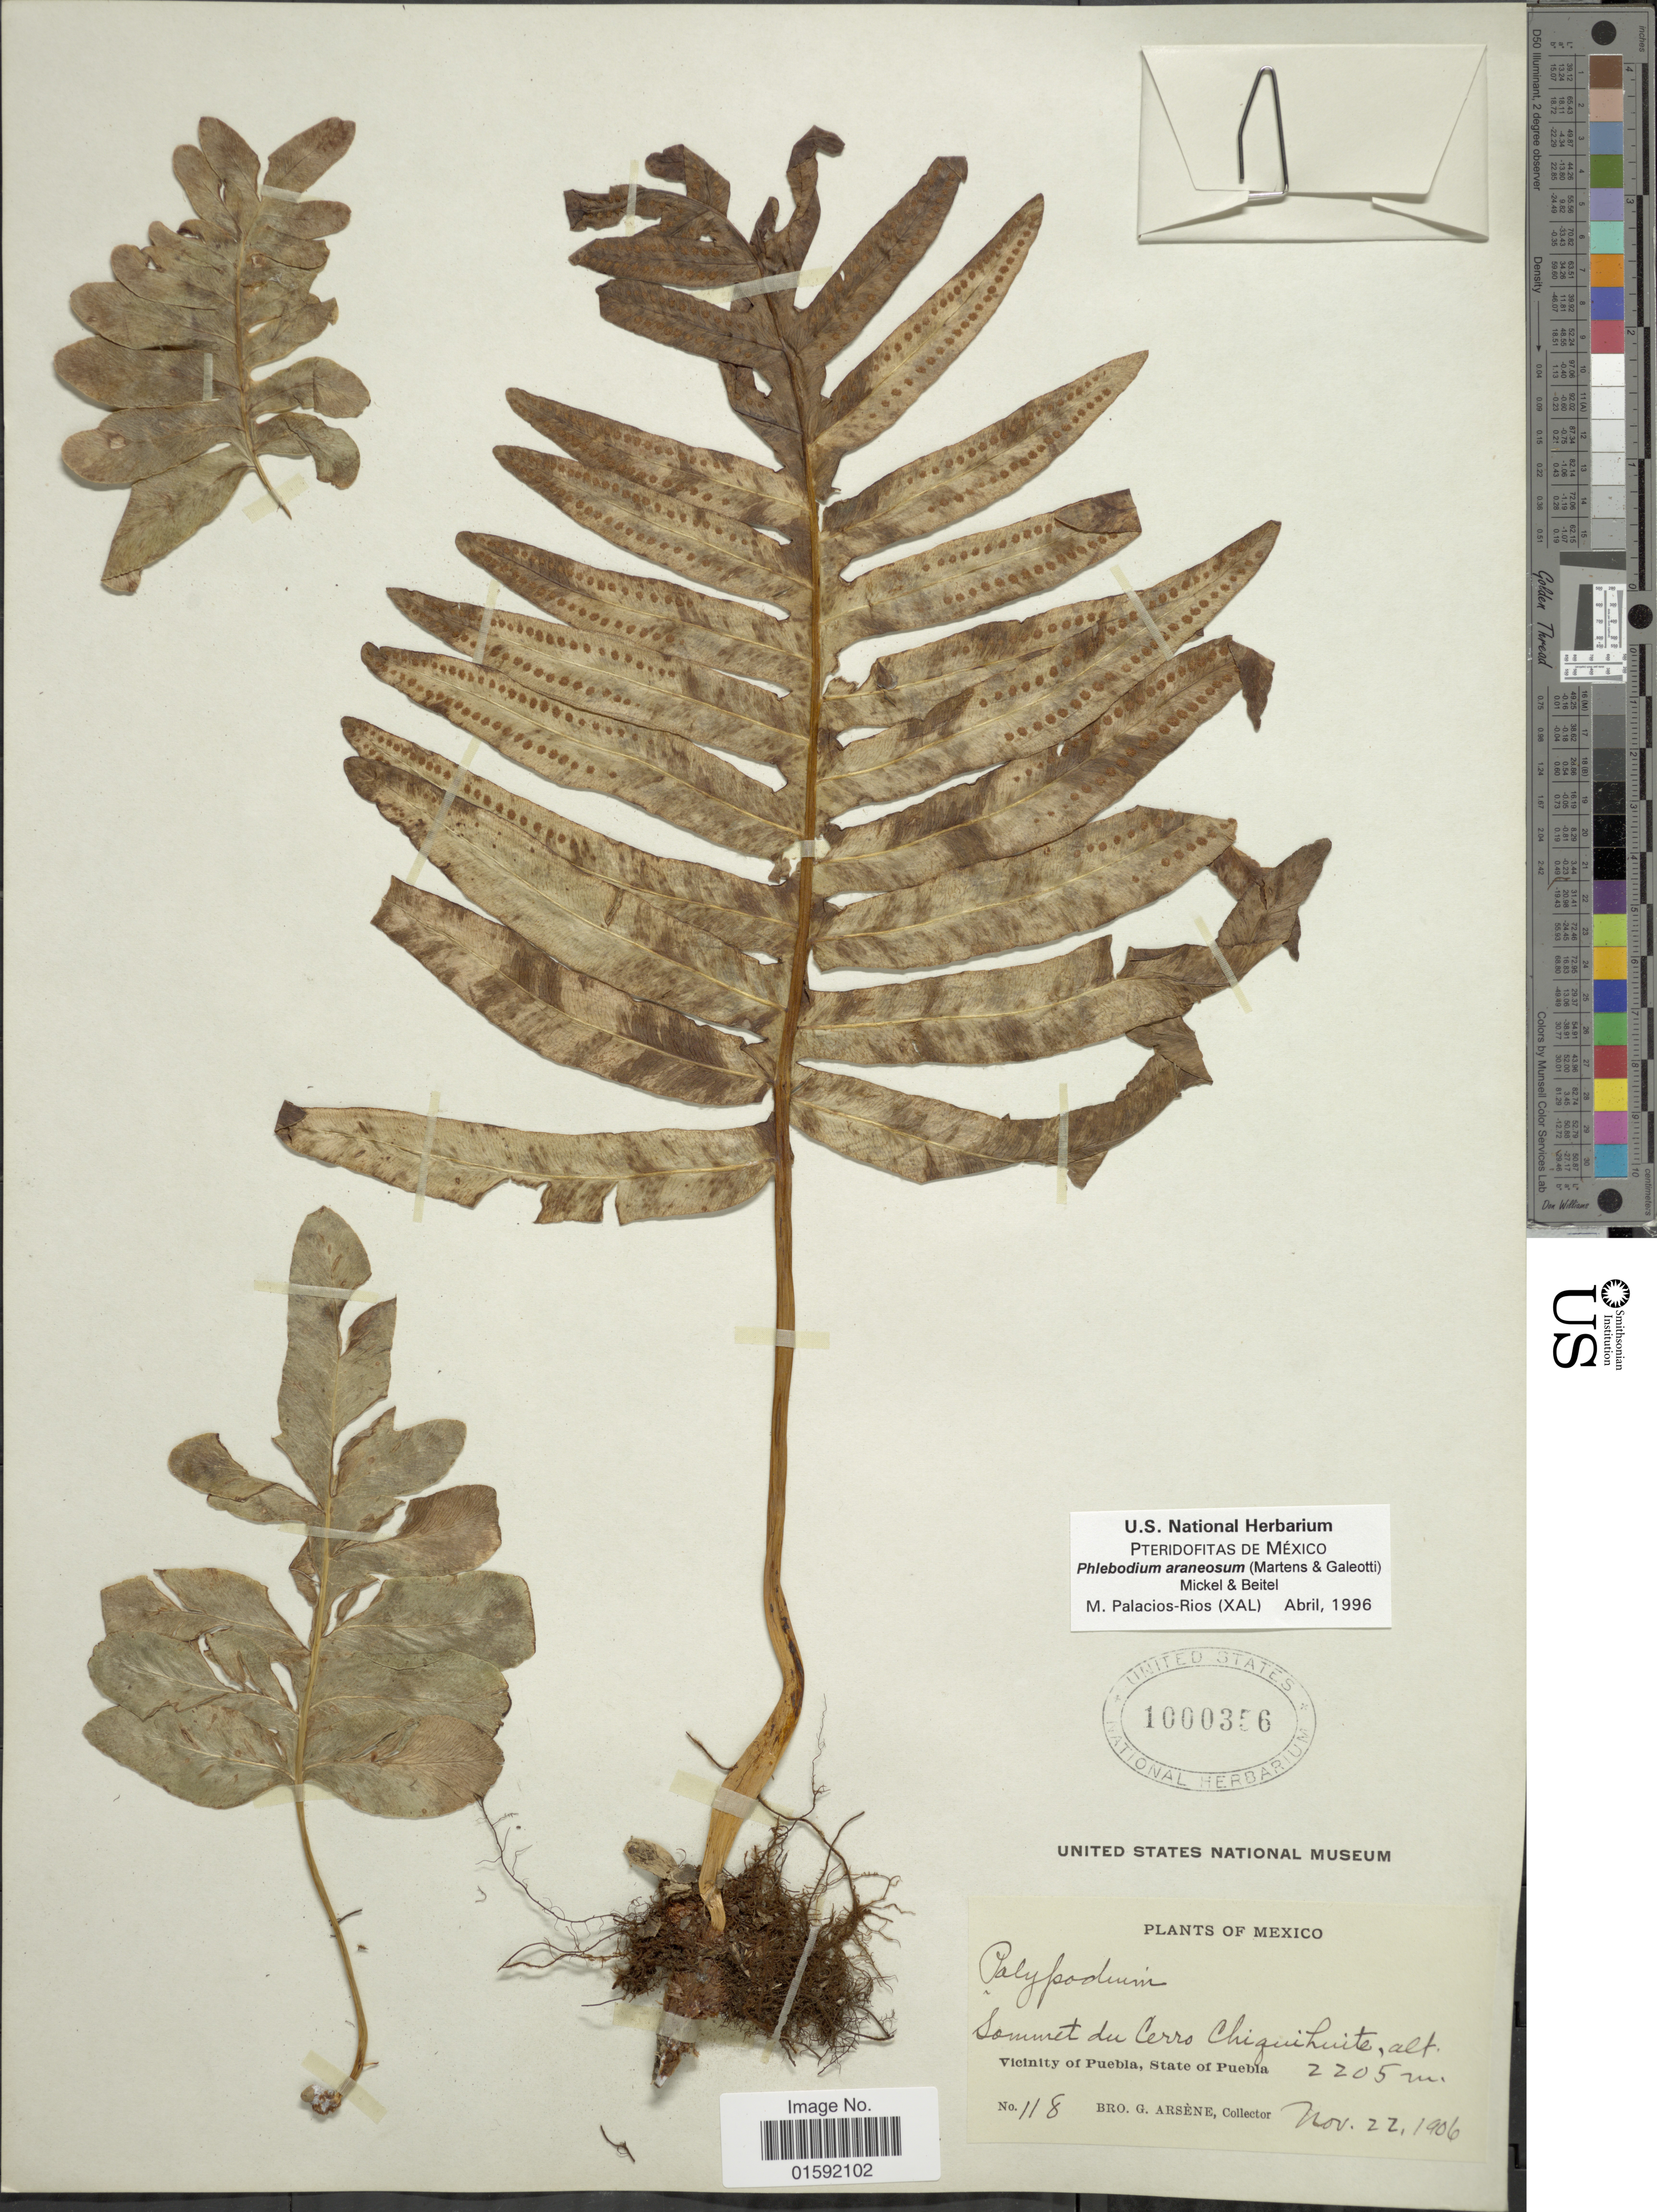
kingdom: Plantae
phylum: Tracheophyta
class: Polypodiopsida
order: Polypodiales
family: Polypodiaceae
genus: Phlebodium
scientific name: Phlebodium araneosum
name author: (M. Martens) Mickel & Beitel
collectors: Bro. G. Arsène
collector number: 118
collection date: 1906-11-22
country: Mexico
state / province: Puebla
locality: Vicinity of Puebla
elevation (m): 2205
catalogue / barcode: US 100356